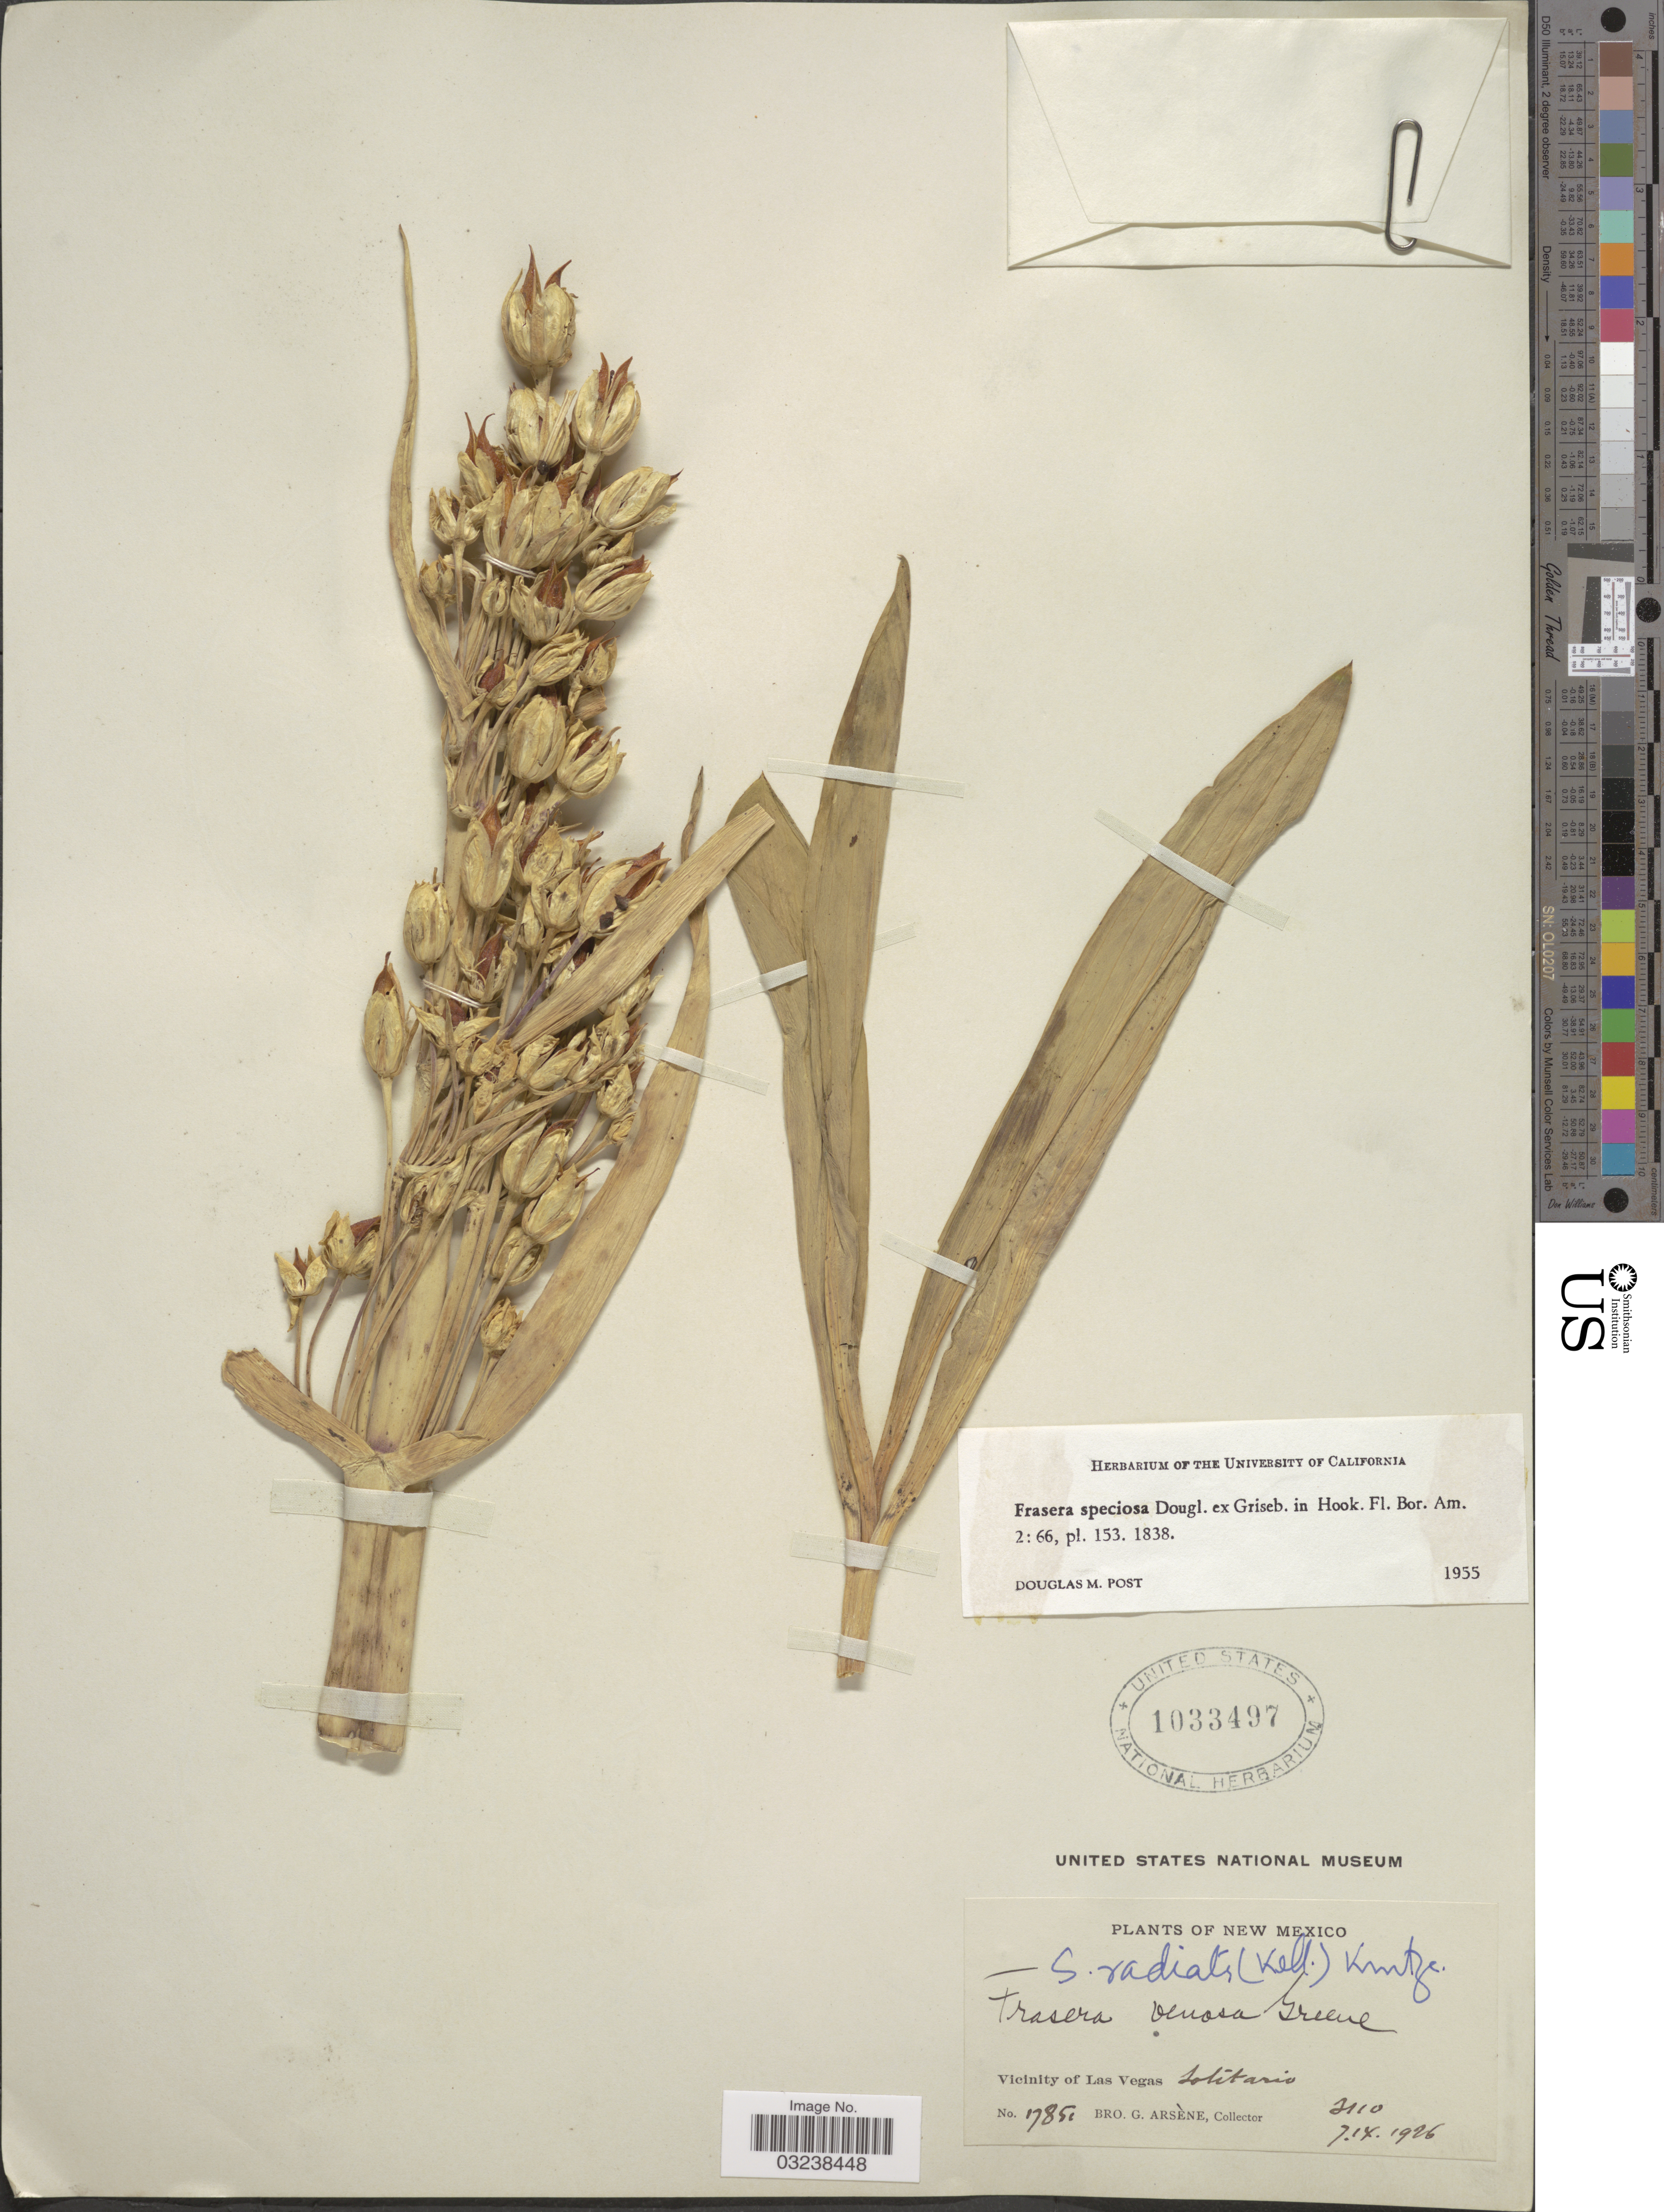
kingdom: Plantae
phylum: Tracheophyta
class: Magnoliopsida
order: Gentianales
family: Gentianaceae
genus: Swertia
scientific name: Swertia radiata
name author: (Kellogg) Kuntze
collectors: Bro. G. Arsène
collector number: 1785c*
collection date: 1926-07-14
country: United States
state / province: New Mexico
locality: Vicinity of Las Vegas. Solitario.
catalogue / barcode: US 1033497